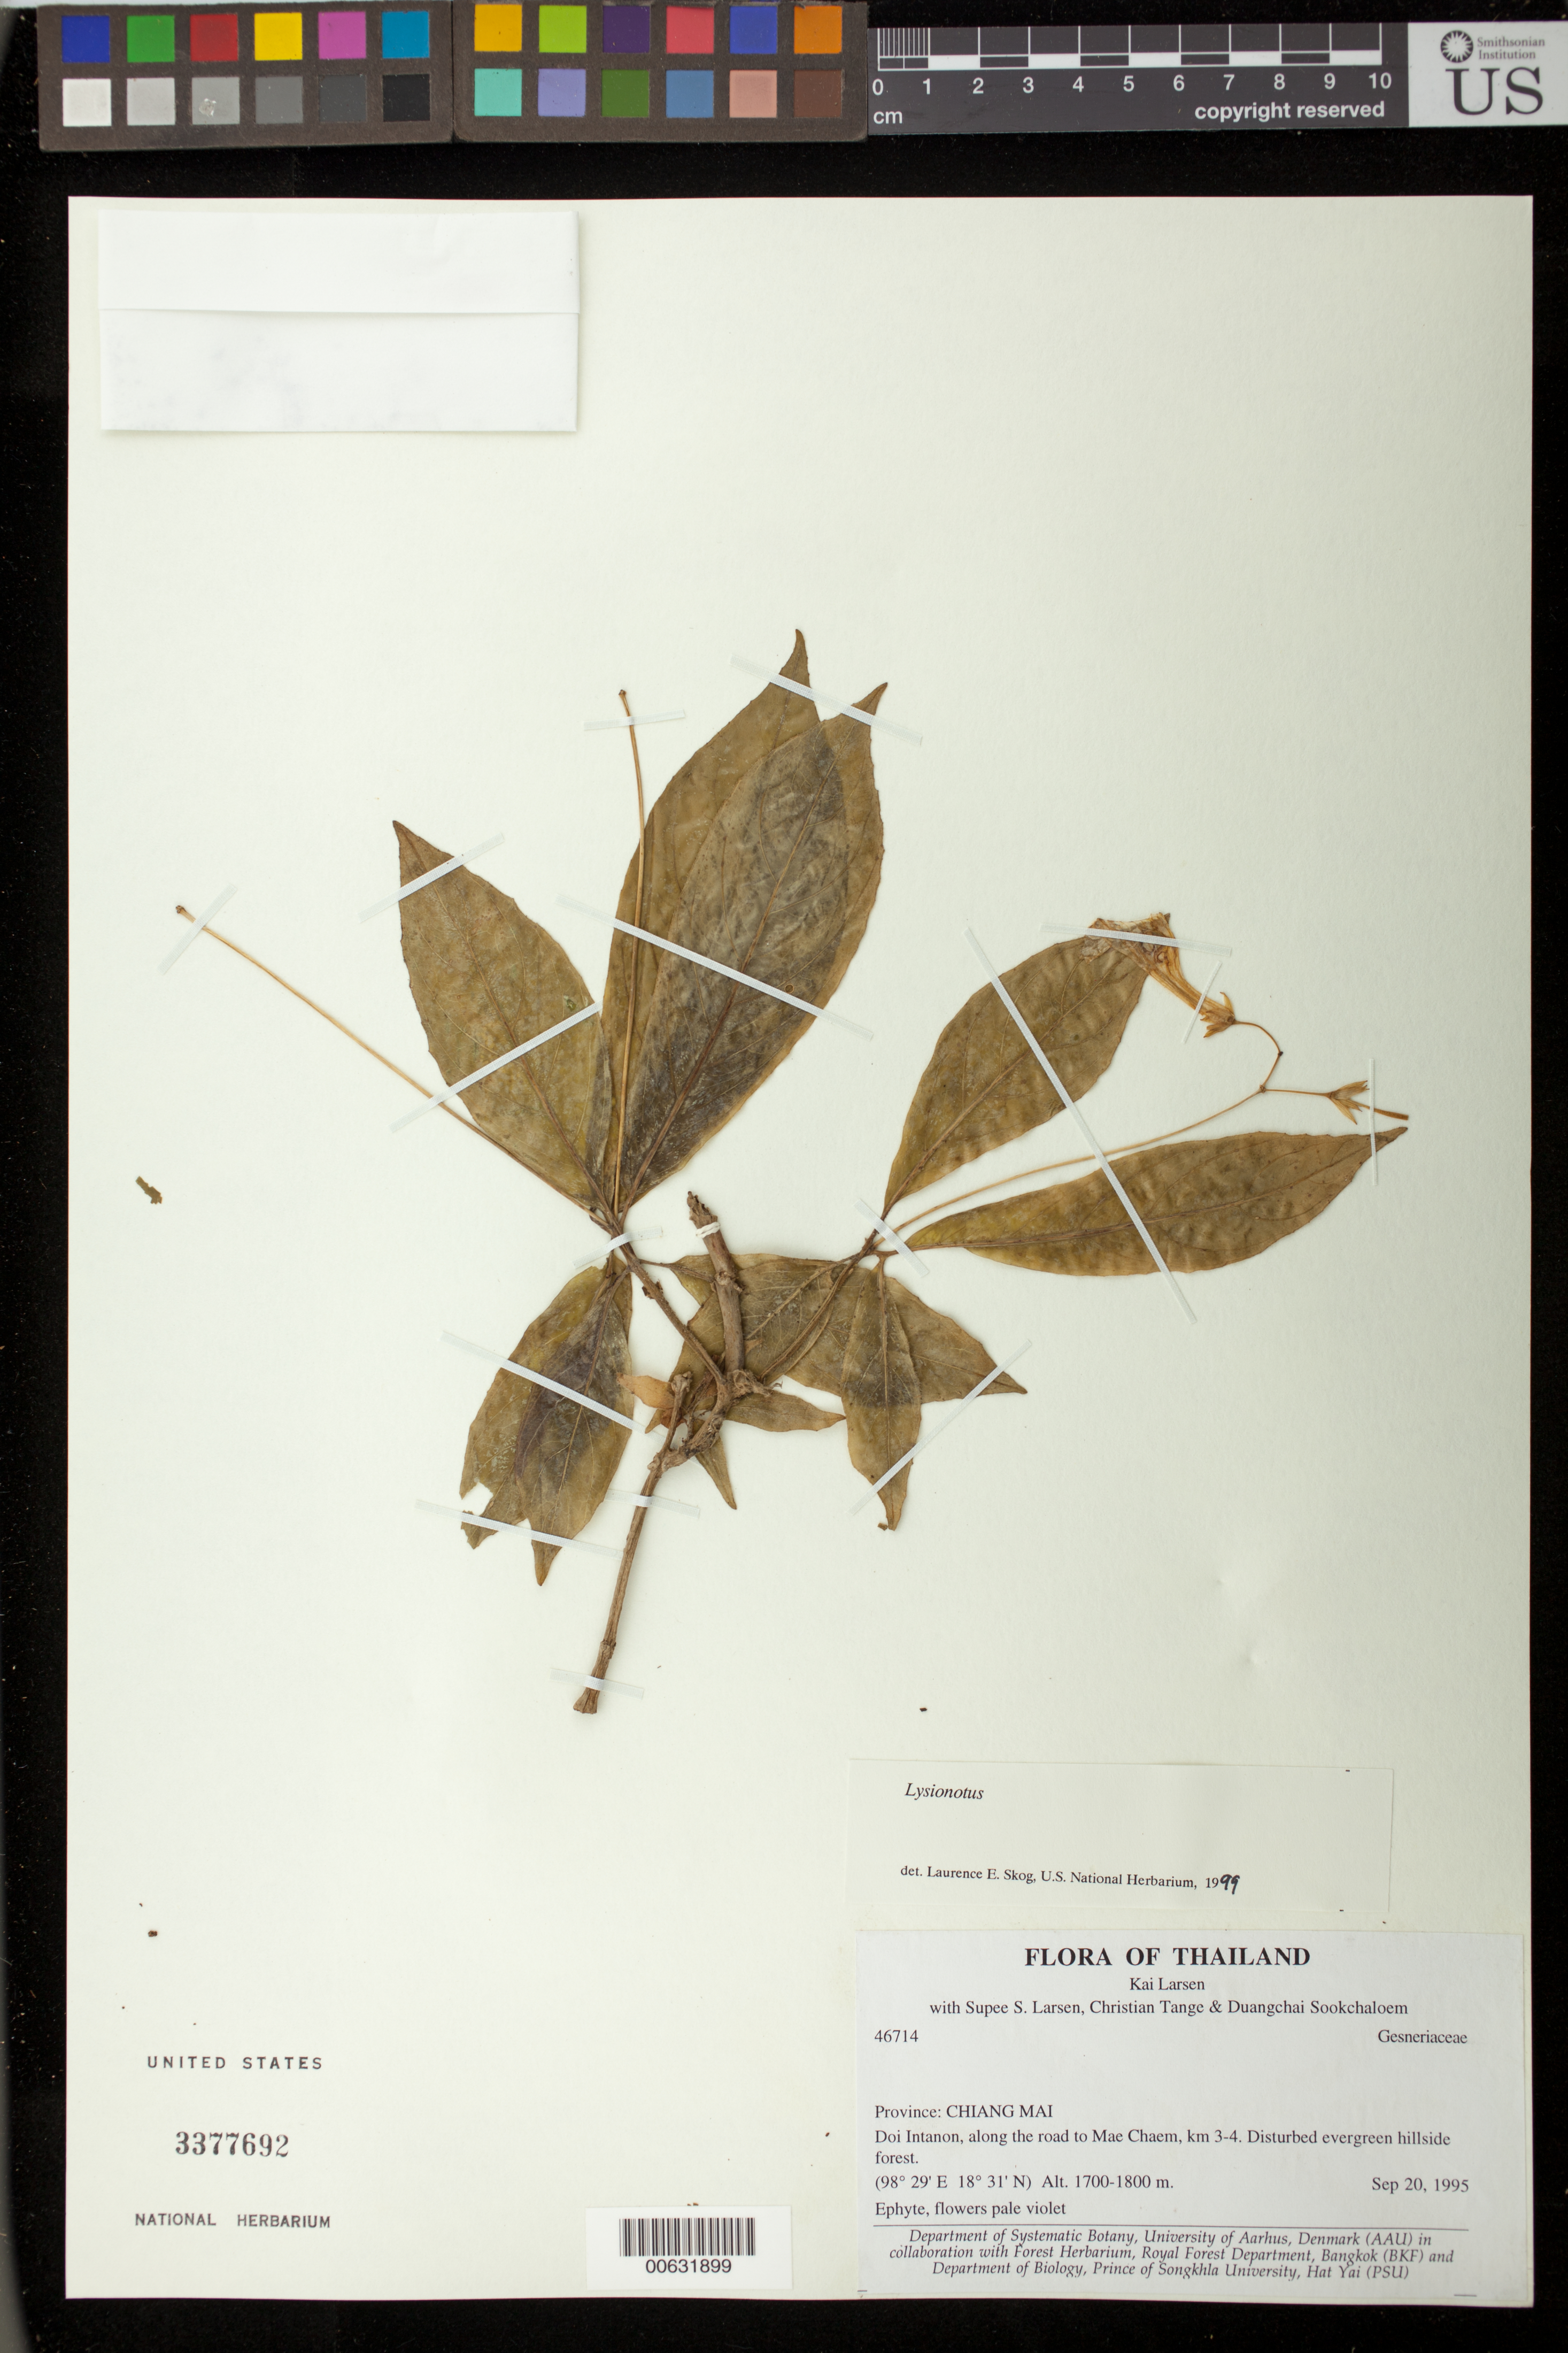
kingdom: Plantae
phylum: Tracheophyta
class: Magnoliopsida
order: Lamiales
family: Gesneriaceae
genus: Lysionotus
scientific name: Lysionotus sp.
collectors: K. Larsen, S. Larsen, C. Tange & D. Sookchaloem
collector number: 46714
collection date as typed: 20 Sep 1995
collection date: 1995-09-20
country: Thailand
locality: Chiangmai, Doi intanon, along the road to mae chaem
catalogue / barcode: US 3377692